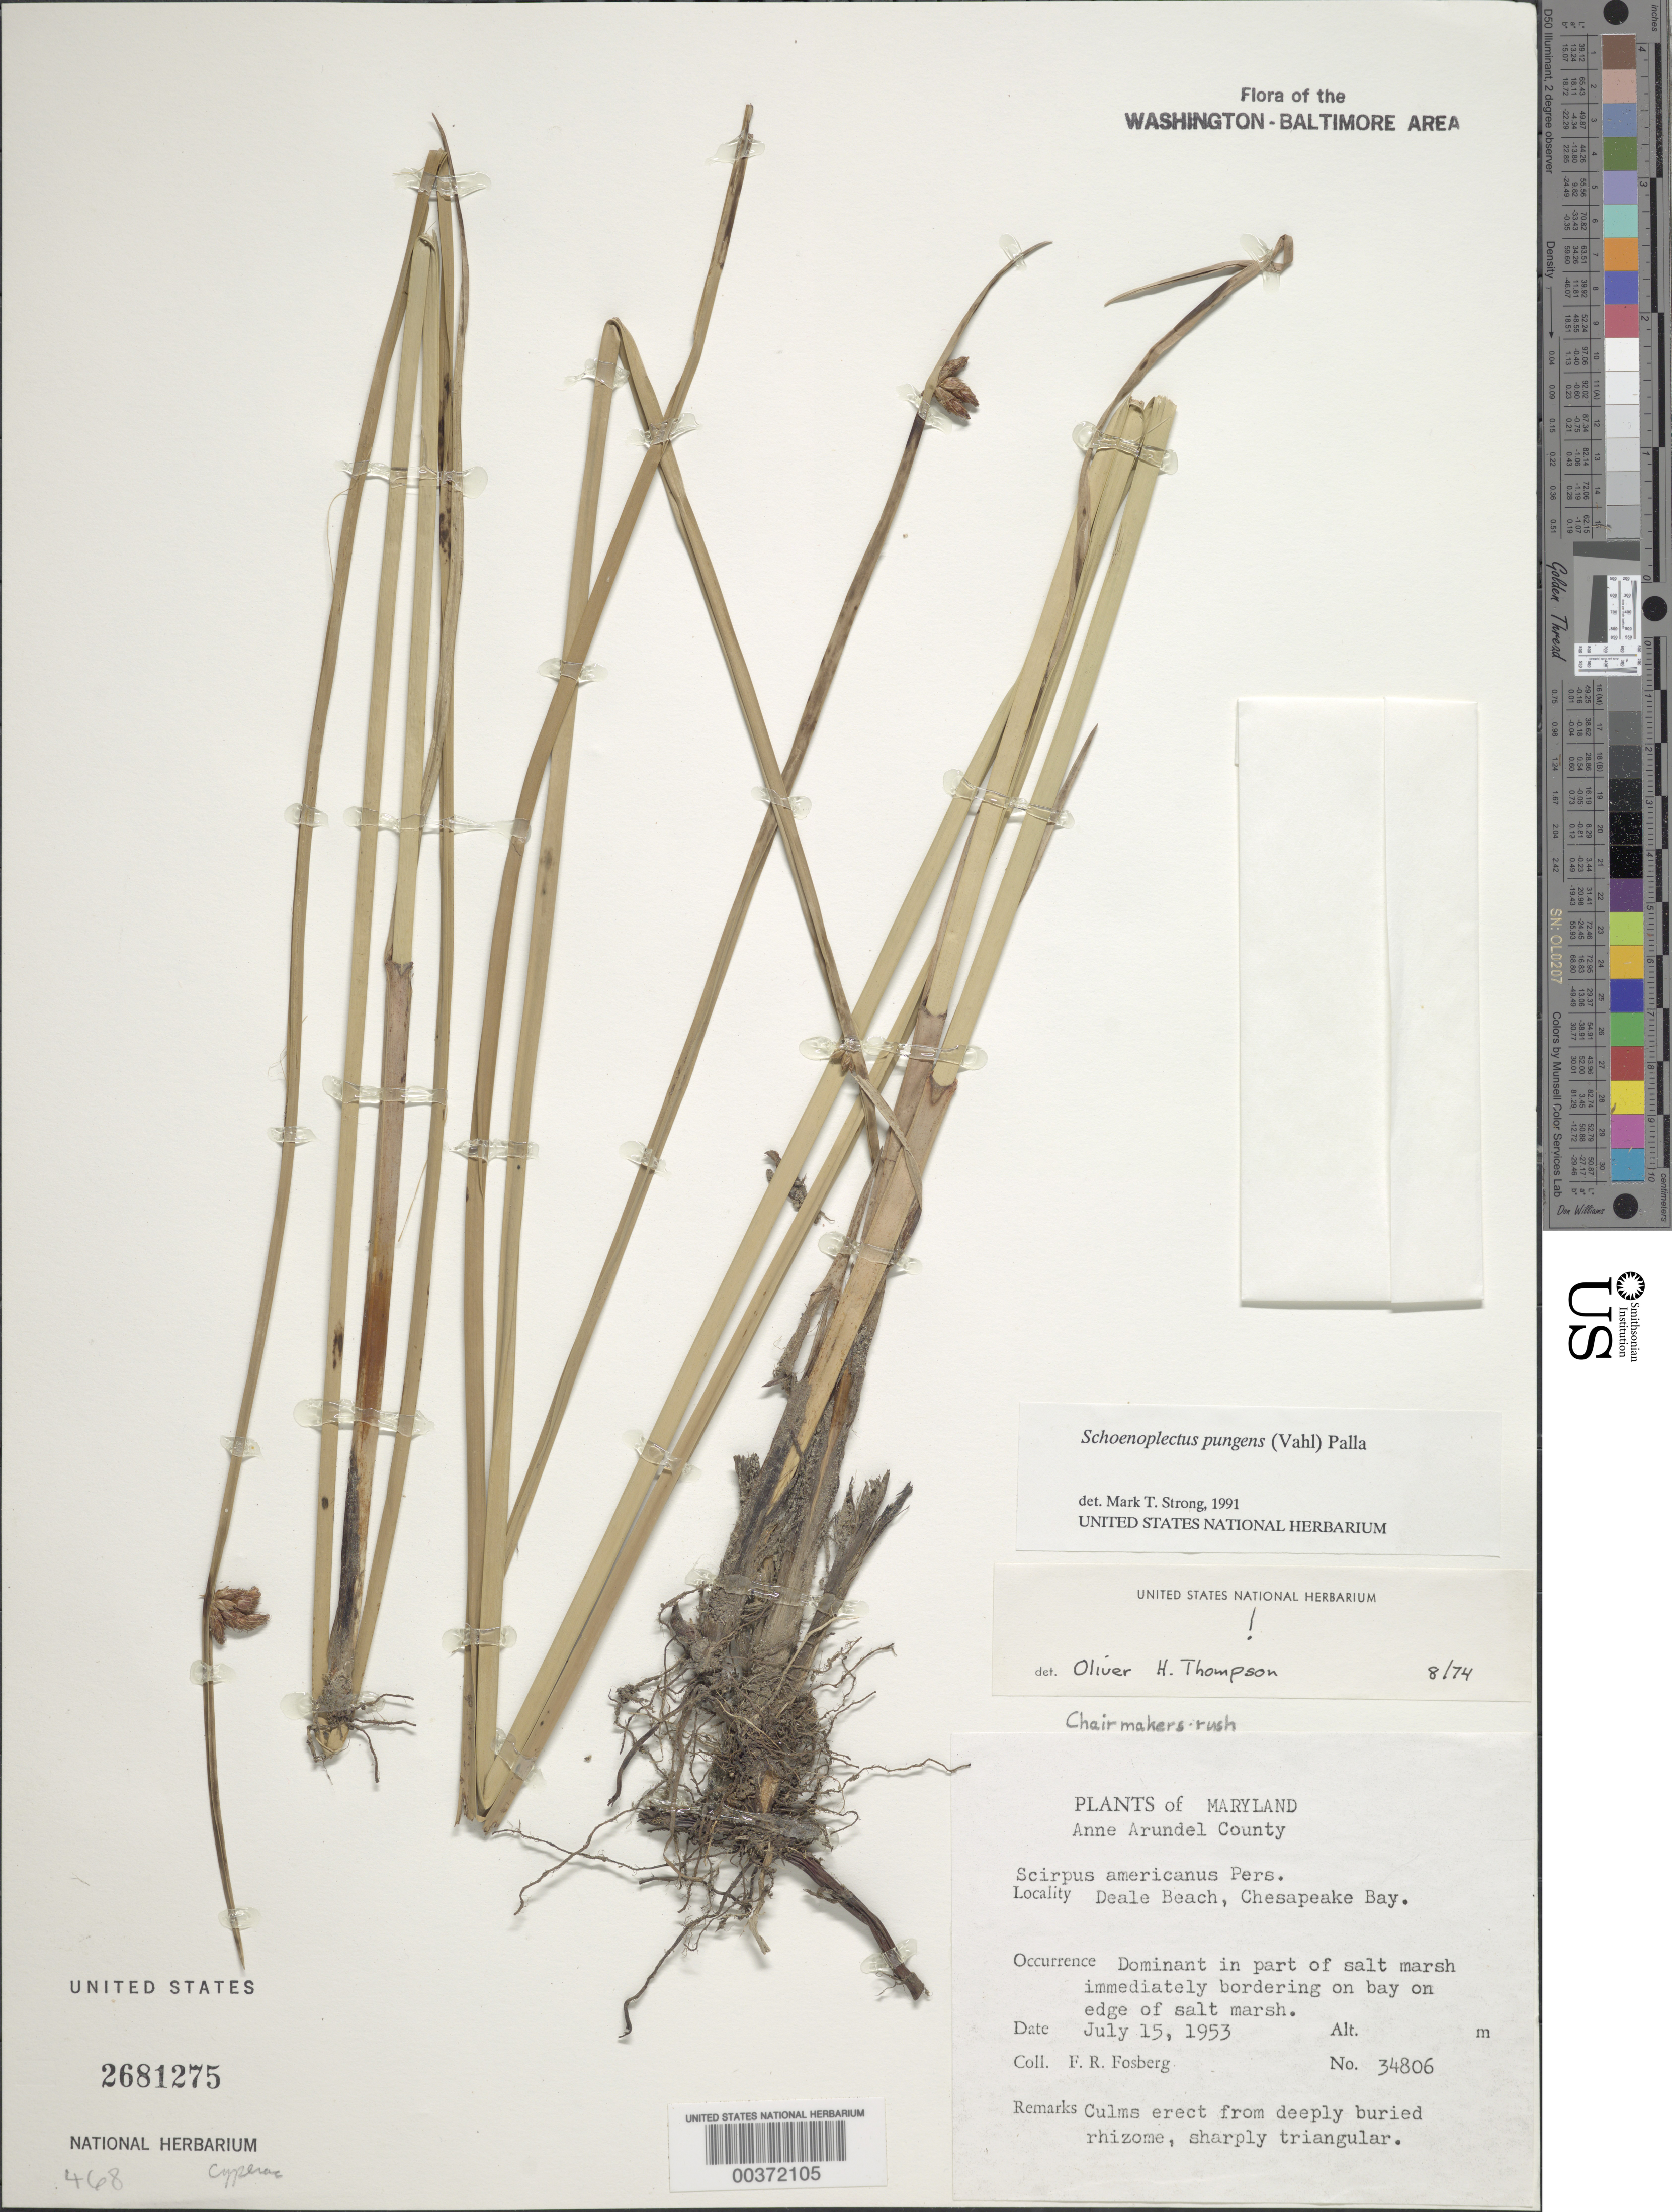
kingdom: Plantae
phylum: Tracheophyta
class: Liliopsida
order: Poales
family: Cyperaceae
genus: Schoenoplectus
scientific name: Schoenoplectus americanus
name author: (Pers.) Volkart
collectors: F. R. Fosberg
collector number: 34806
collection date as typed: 15 Jul 1953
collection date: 1953-07-15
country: United States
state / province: Maryland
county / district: Anne Arundel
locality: Deale Beach, Chesapeake Bay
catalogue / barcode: US 2681275